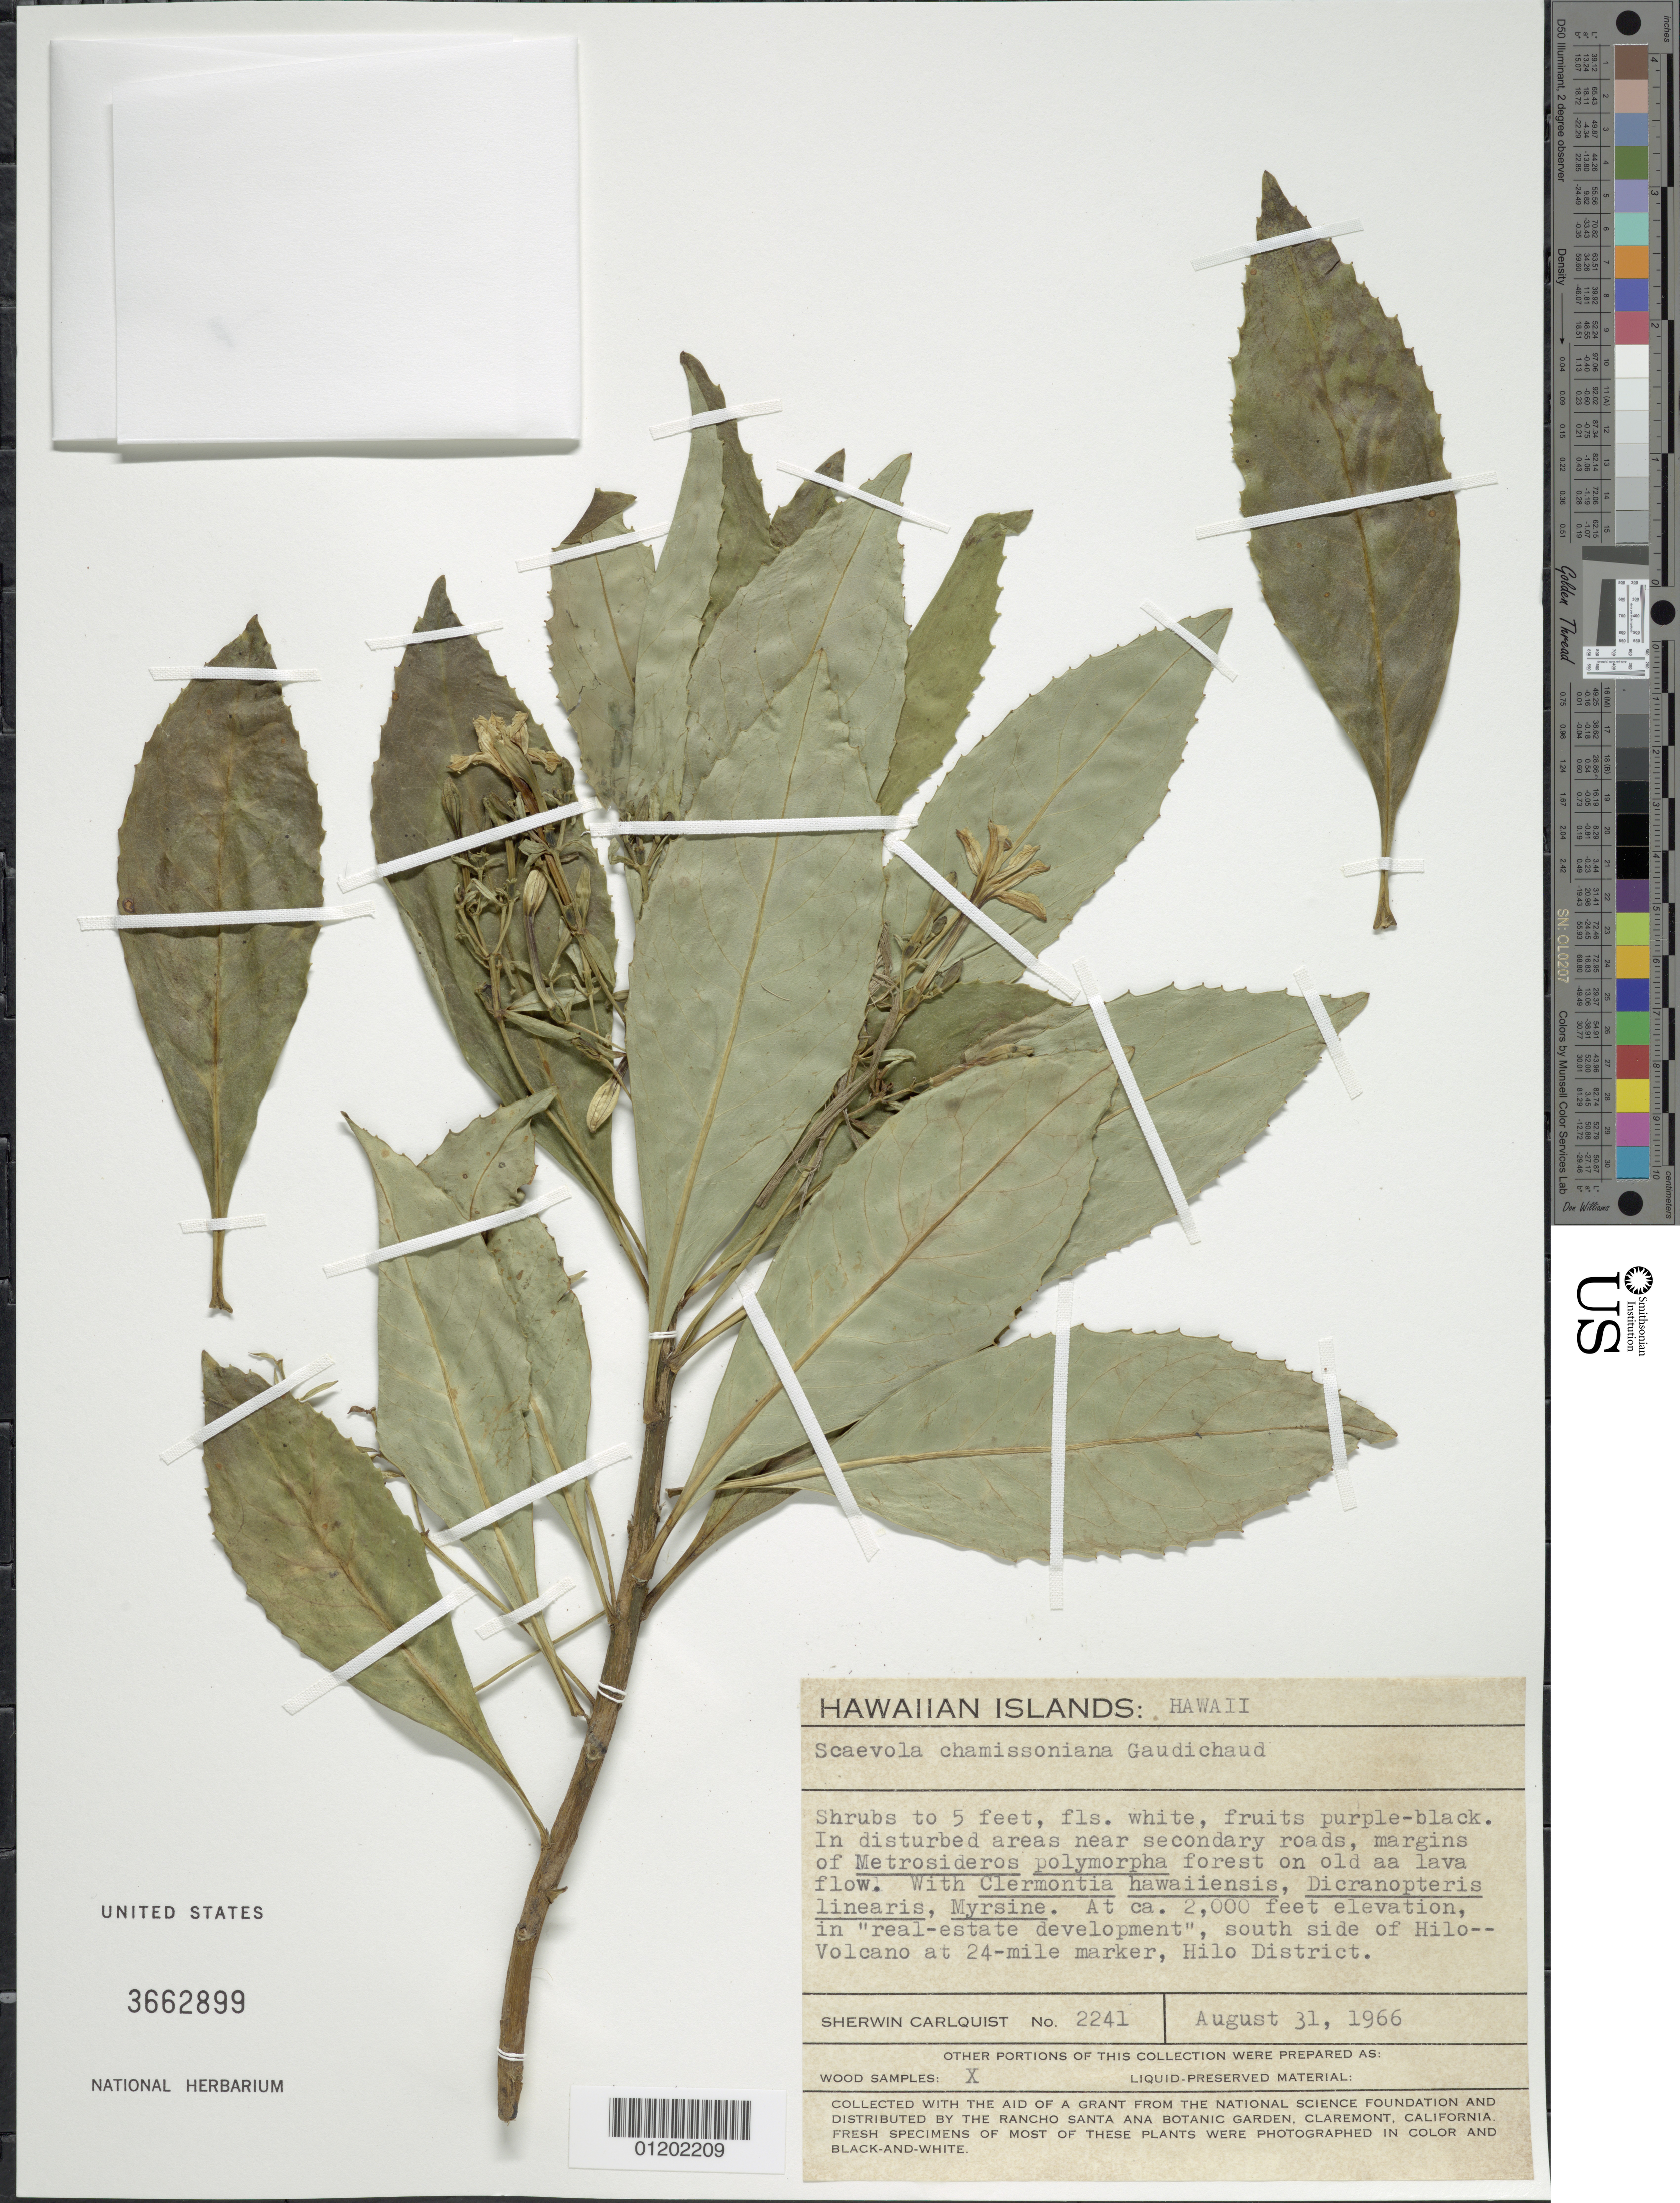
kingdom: Plantae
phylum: Tracheophyta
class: Magnoliopsida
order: Asterales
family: Goodeniaceae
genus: Scaevola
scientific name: Scaevola chamissoniana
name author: Gaudich.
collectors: S. Carlquist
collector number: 2241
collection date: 1966-08-31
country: United States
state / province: Hawaii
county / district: Hawaii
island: Hawaii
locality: Hilo District, in "real-estate-development", south side of Hilo Volcano at 24-mile marker.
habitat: Disturbed forest.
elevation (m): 610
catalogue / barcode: US 3662899